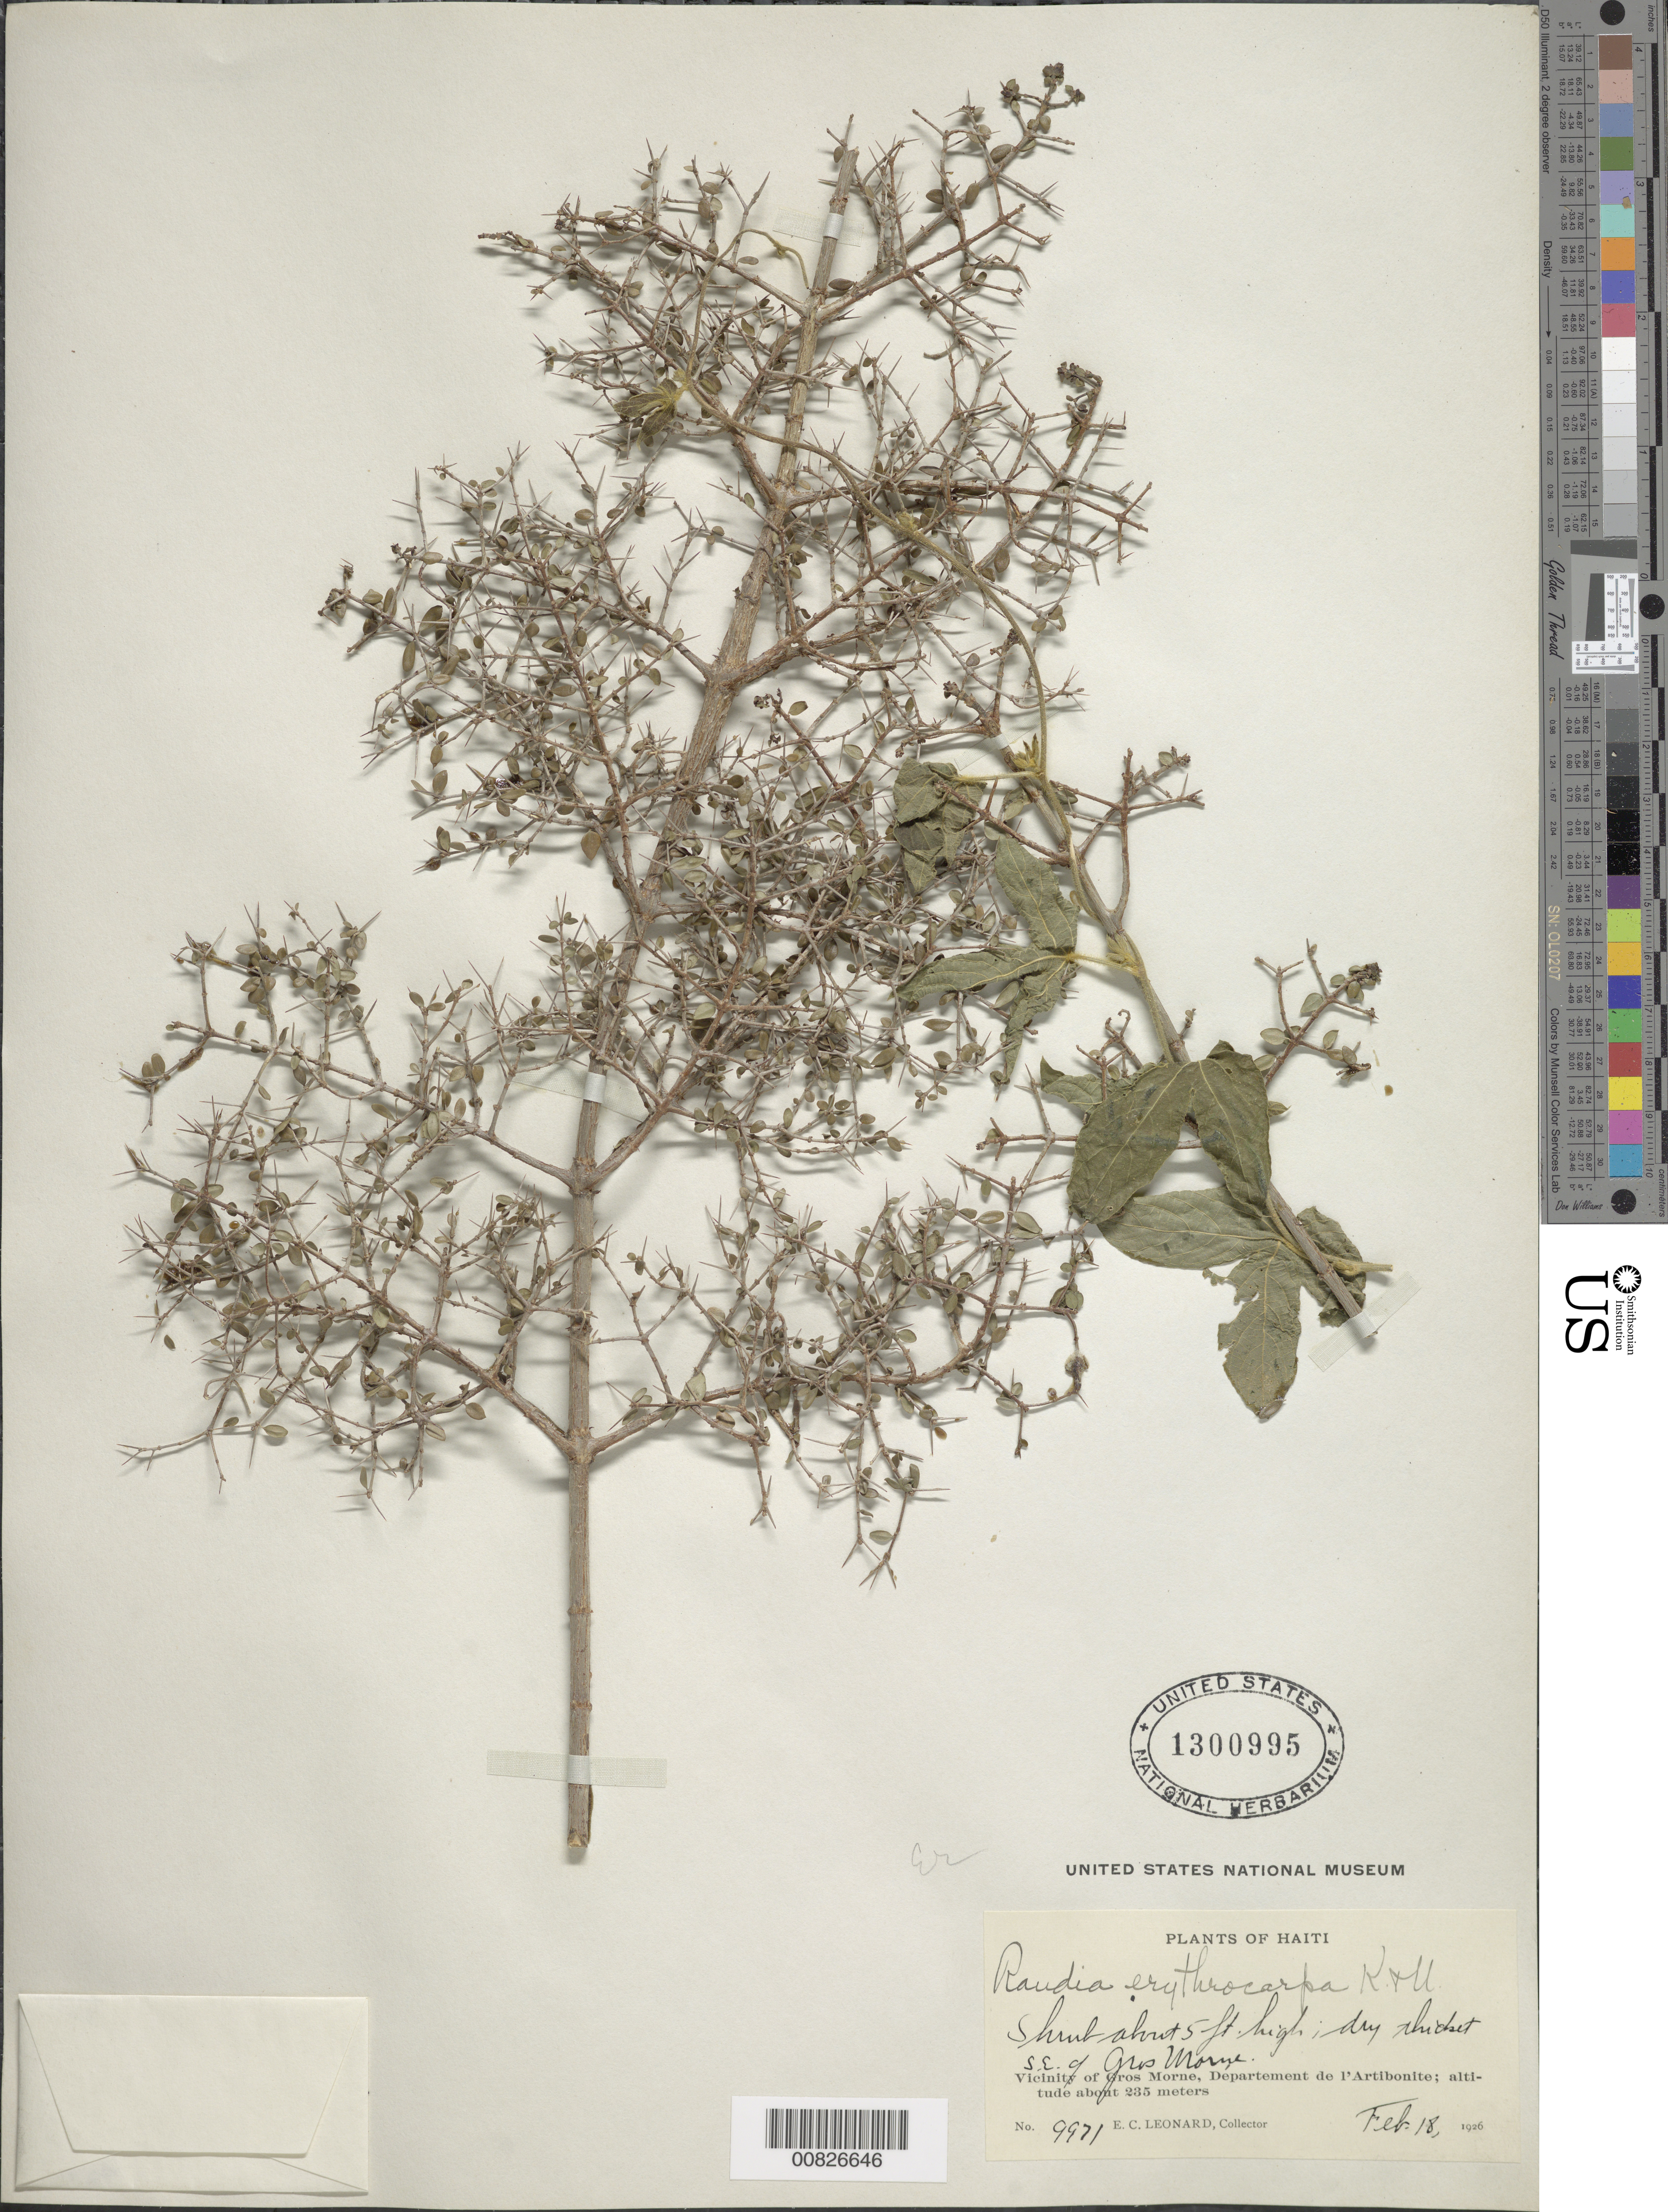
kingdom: Plantae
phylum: Tracheophyta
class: Magnoliopsida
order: Gentianales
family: Rubiaceae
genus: Randia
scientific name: Randia erythrocarpa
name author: Krug & Urb.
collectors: E. C. Leonard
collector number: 9971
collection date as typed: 18 Feb 1926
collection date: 1926-02-18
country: Haiti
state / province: Artibonite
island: Hispaniola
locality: Vicinity of Gros Morne, SE of city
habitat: Dry thicket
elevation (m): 235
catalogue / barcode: US 1300995